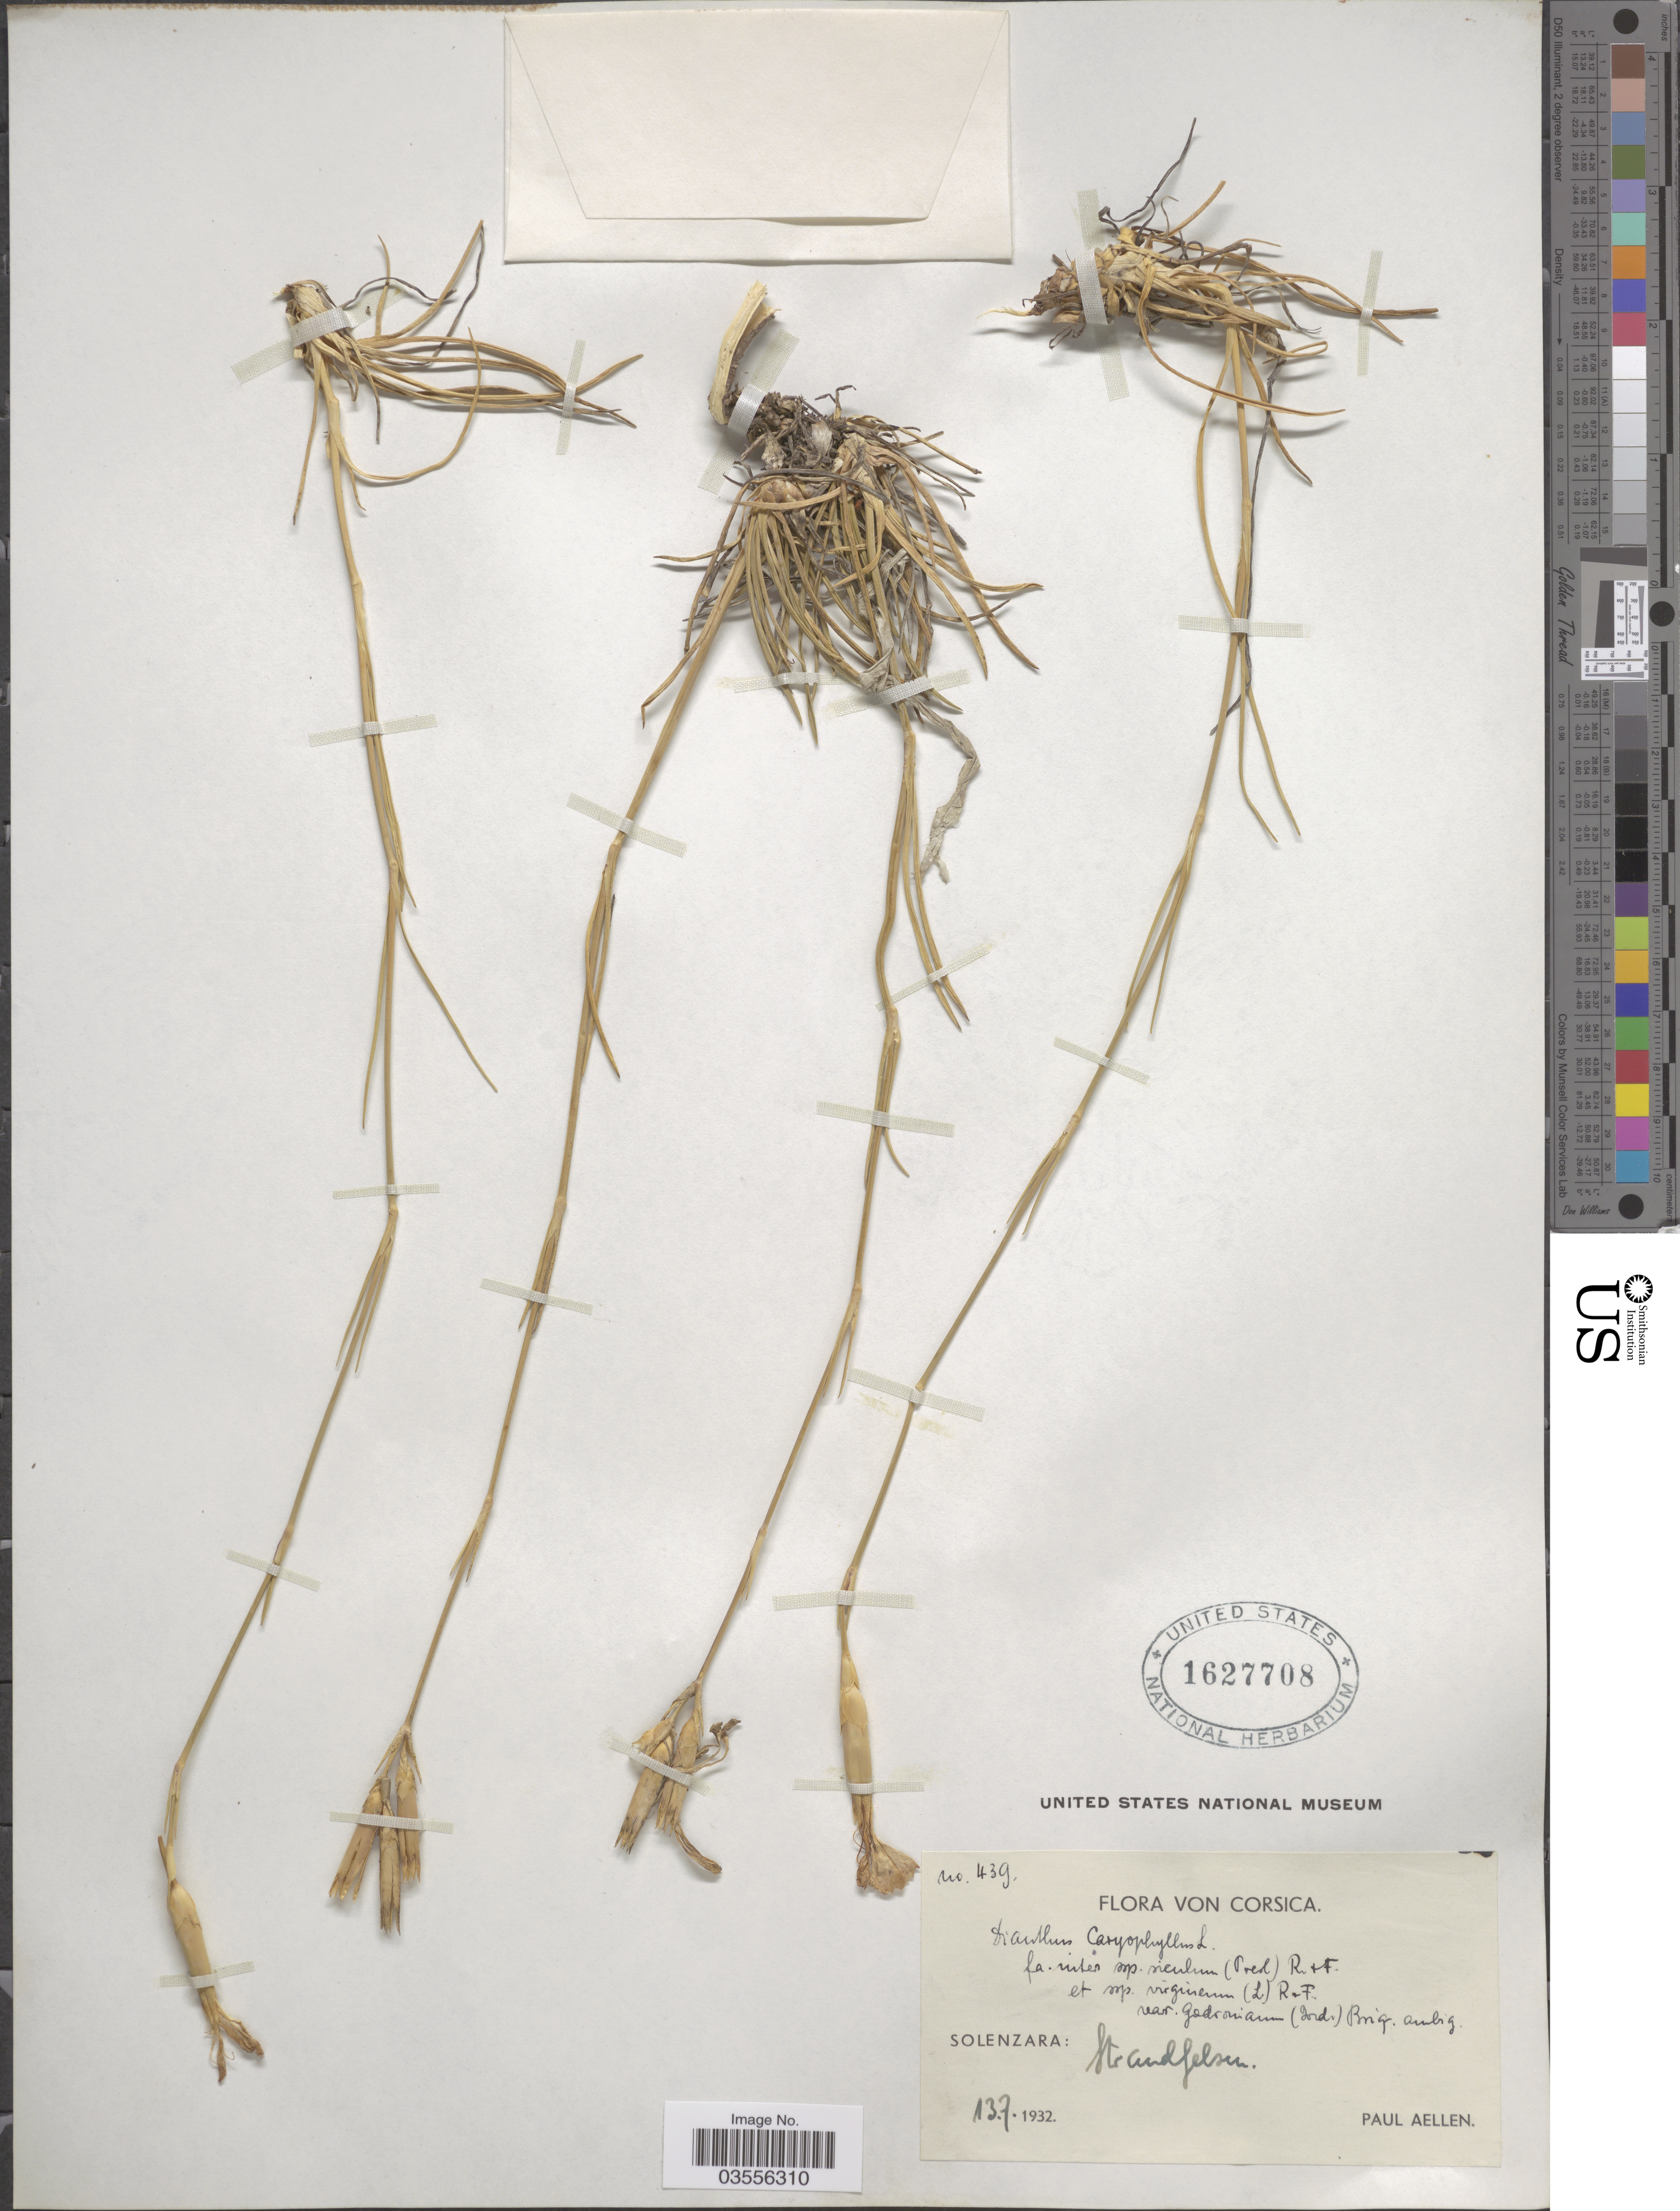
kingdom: Plantae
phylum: Tracheophyta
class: Magnoliopsida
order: Caryophyllales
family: Caryophyllaceae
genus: Dianthus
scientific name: Dianthus caryophyllus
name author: L.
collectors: P. Aellen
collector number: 439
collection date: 1932-07-13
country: France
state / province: Corsica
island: Corse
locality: Solenzara: Strandfelsen.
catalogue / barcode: US 1627708